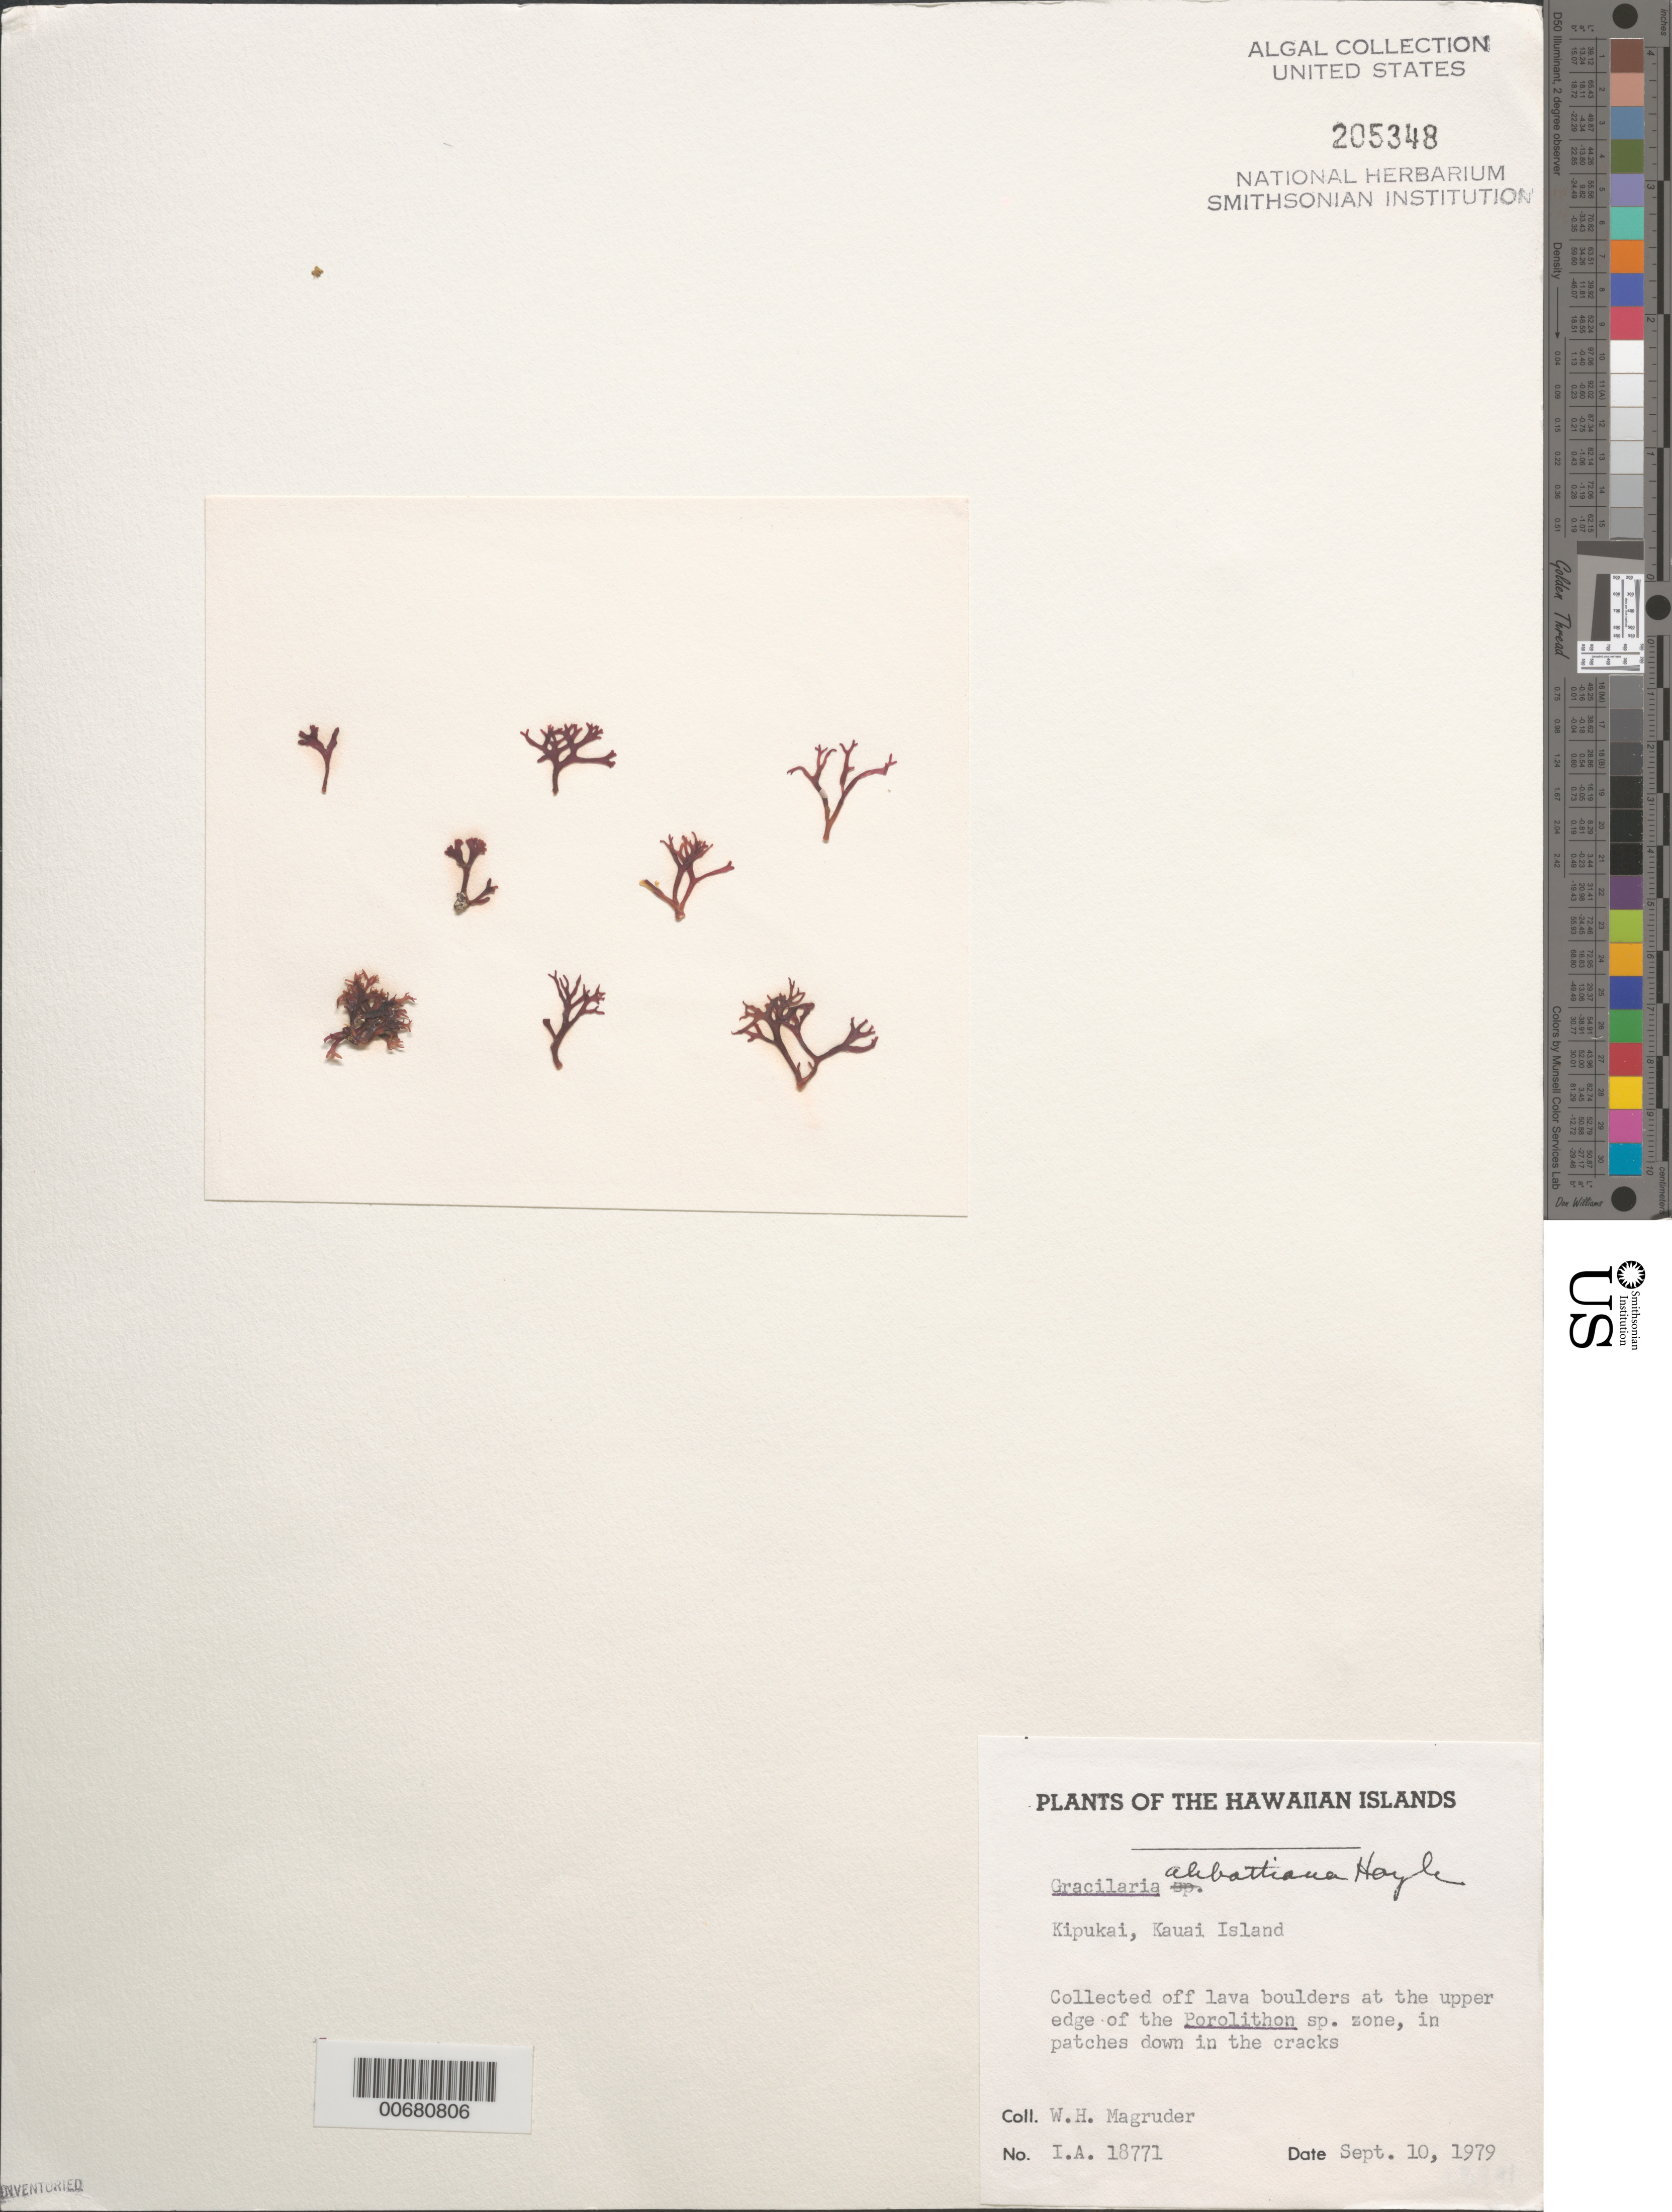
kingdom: Plantae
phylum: Rhodophyta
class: Florideophyceae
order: Gracilariales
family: Gracilariaceae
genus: Gracilaria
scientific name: Gracilaria abbottiana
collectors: W. Magruder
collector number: IAA 18771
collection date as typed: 10 Sep 1979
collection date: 1979-09-10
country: United States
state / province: Hawaii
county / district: Kauai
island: Kaua'i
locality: Kipukai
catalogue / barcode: US 205348